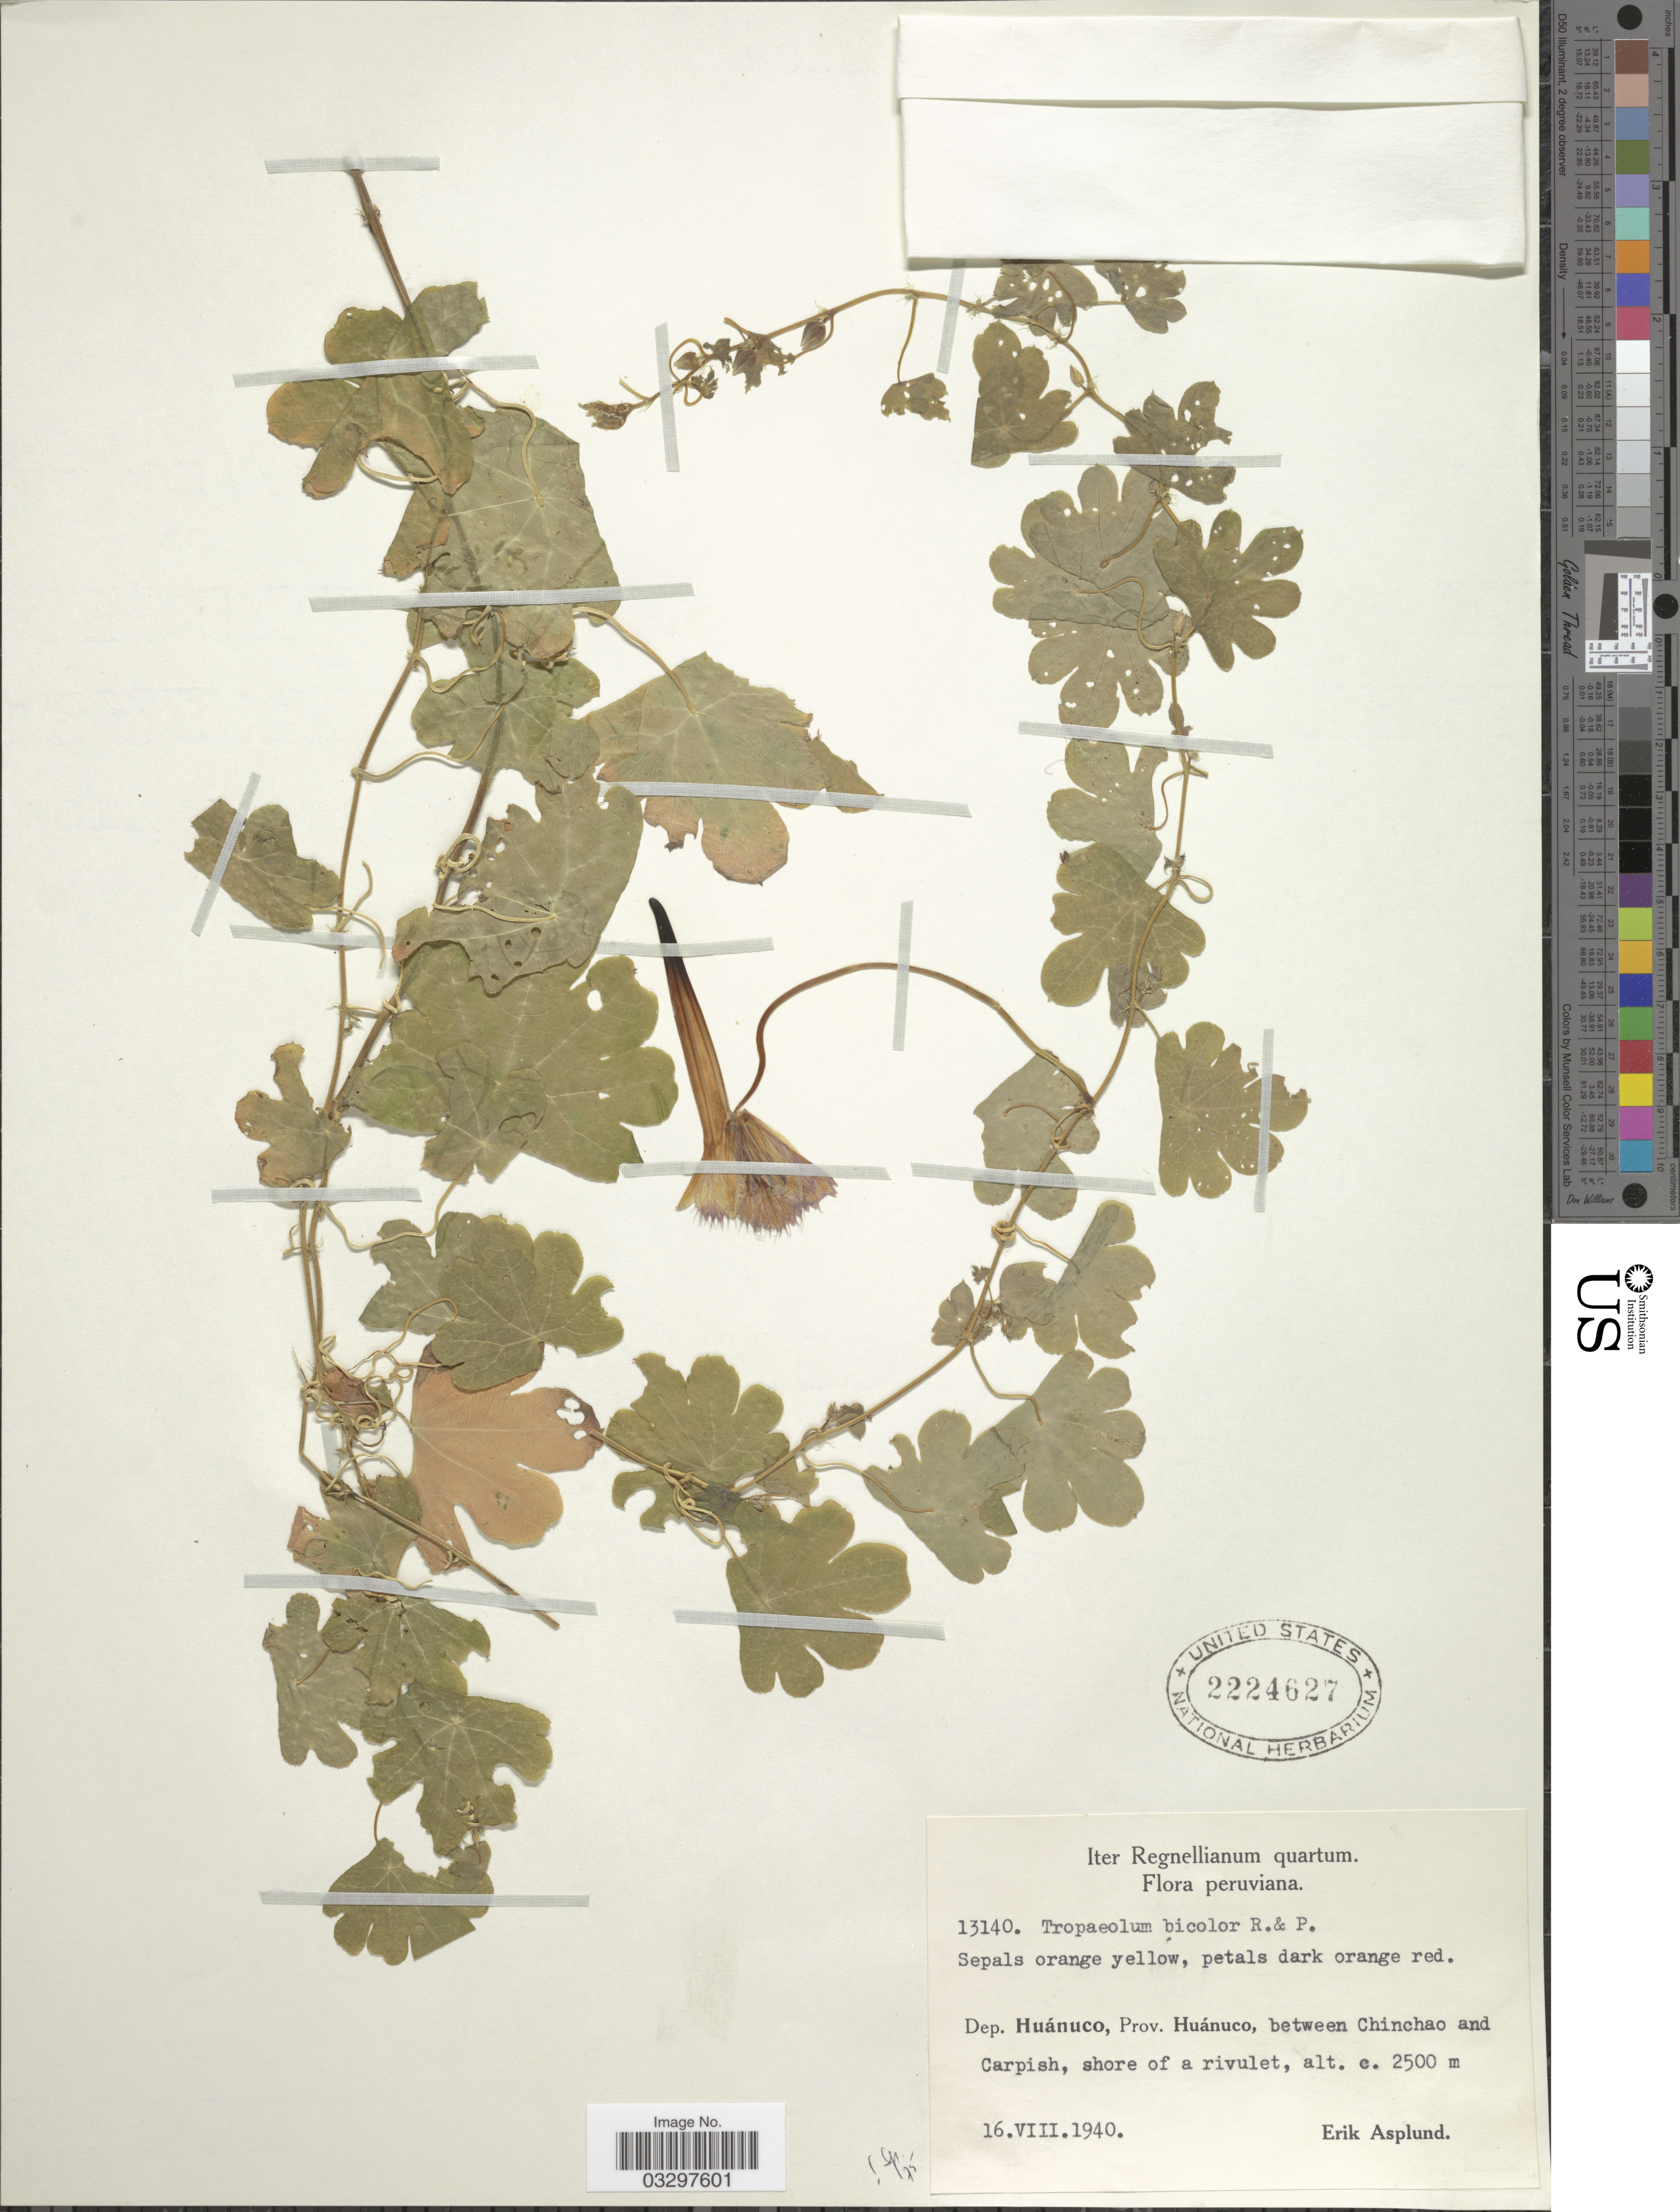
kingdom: Plantae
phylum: Tracheophyta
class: Magnoliopsida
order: Brassicales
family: Tropaeolaceae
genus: Tropaeolum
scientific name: Tropaeolum bicolor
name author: Ruiz & Pav.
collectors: E. Asplund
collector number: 13140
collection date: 1940-08-16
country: Peru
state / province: Huánuco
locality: Dep. Huánuco, Prov. Huánuco, between Chinchao and Carpish.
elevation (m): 2500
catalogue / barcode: US 2224627